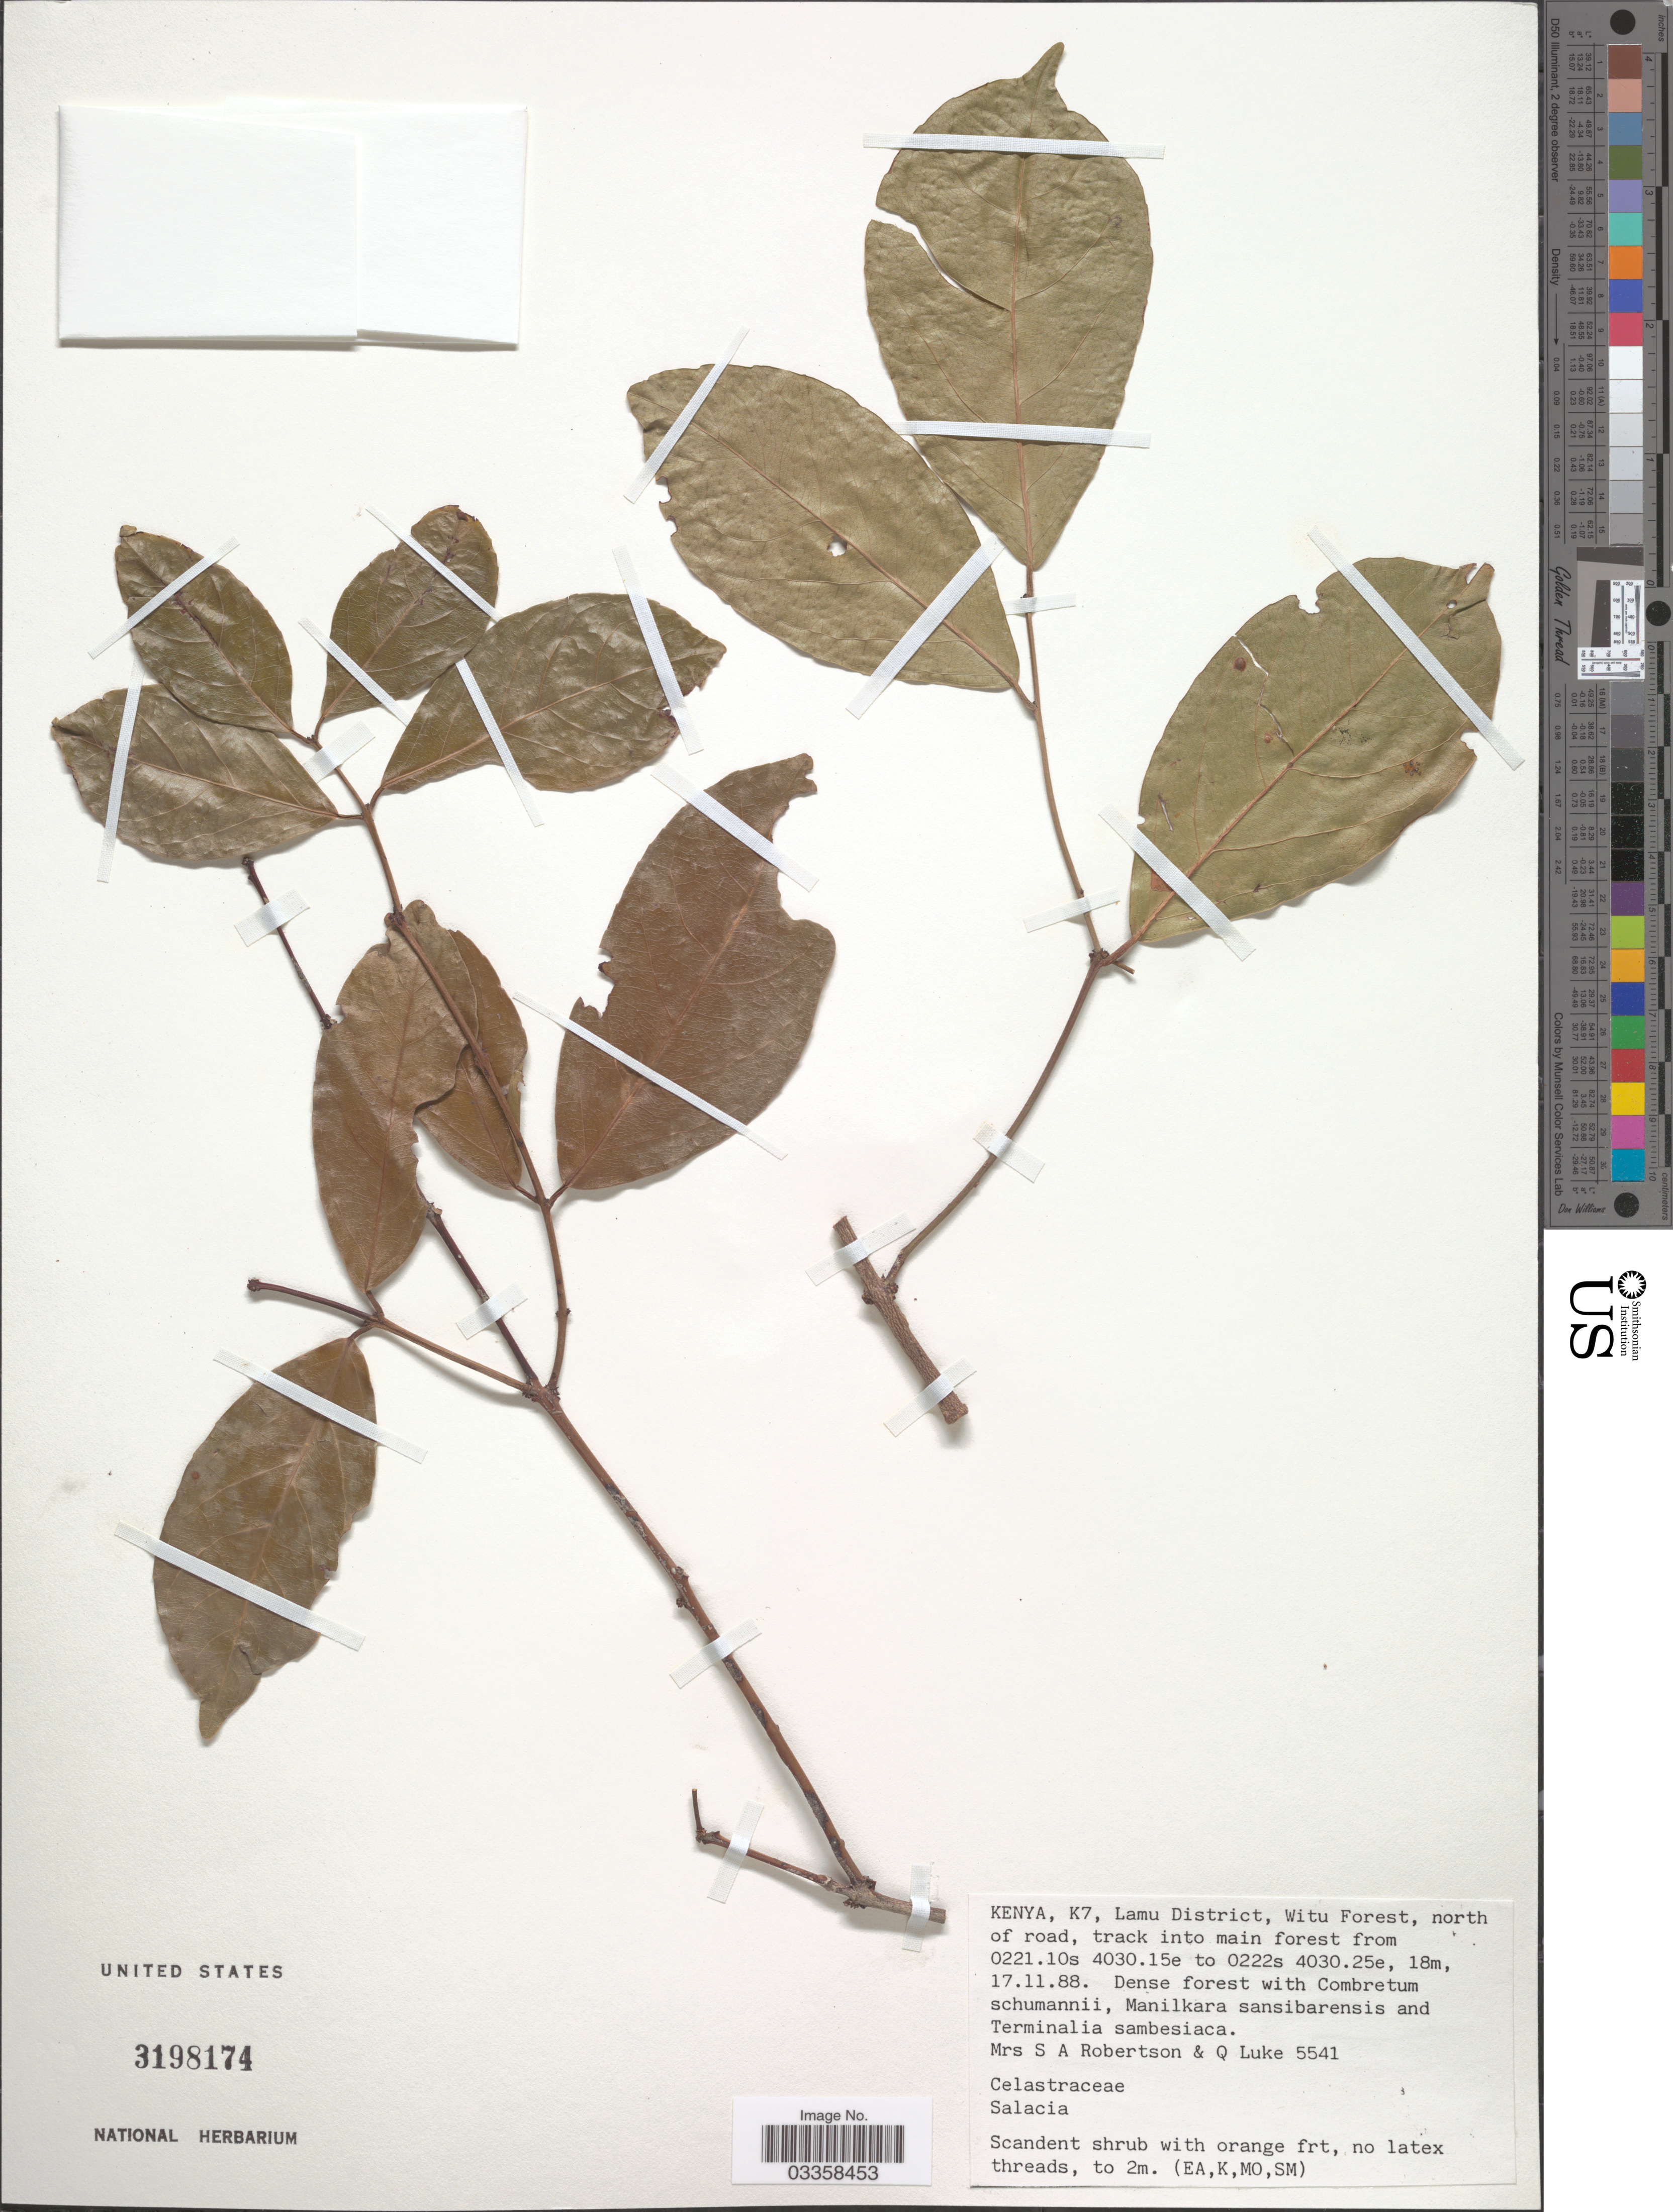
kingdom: Plantae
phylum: Tracheophyta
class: Magnoliopsida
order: Celastrales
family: Celastraceae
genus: Salacia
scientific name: Salacia sp.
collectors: S. Robertson & Q. Luke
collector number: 5541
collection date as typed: Transcribed d/m/y: 17/11/88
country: Kenya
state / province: Lamu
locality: K7, Lamu District, Witu Forest, north of road.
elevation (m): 18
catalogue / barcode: US 3198174